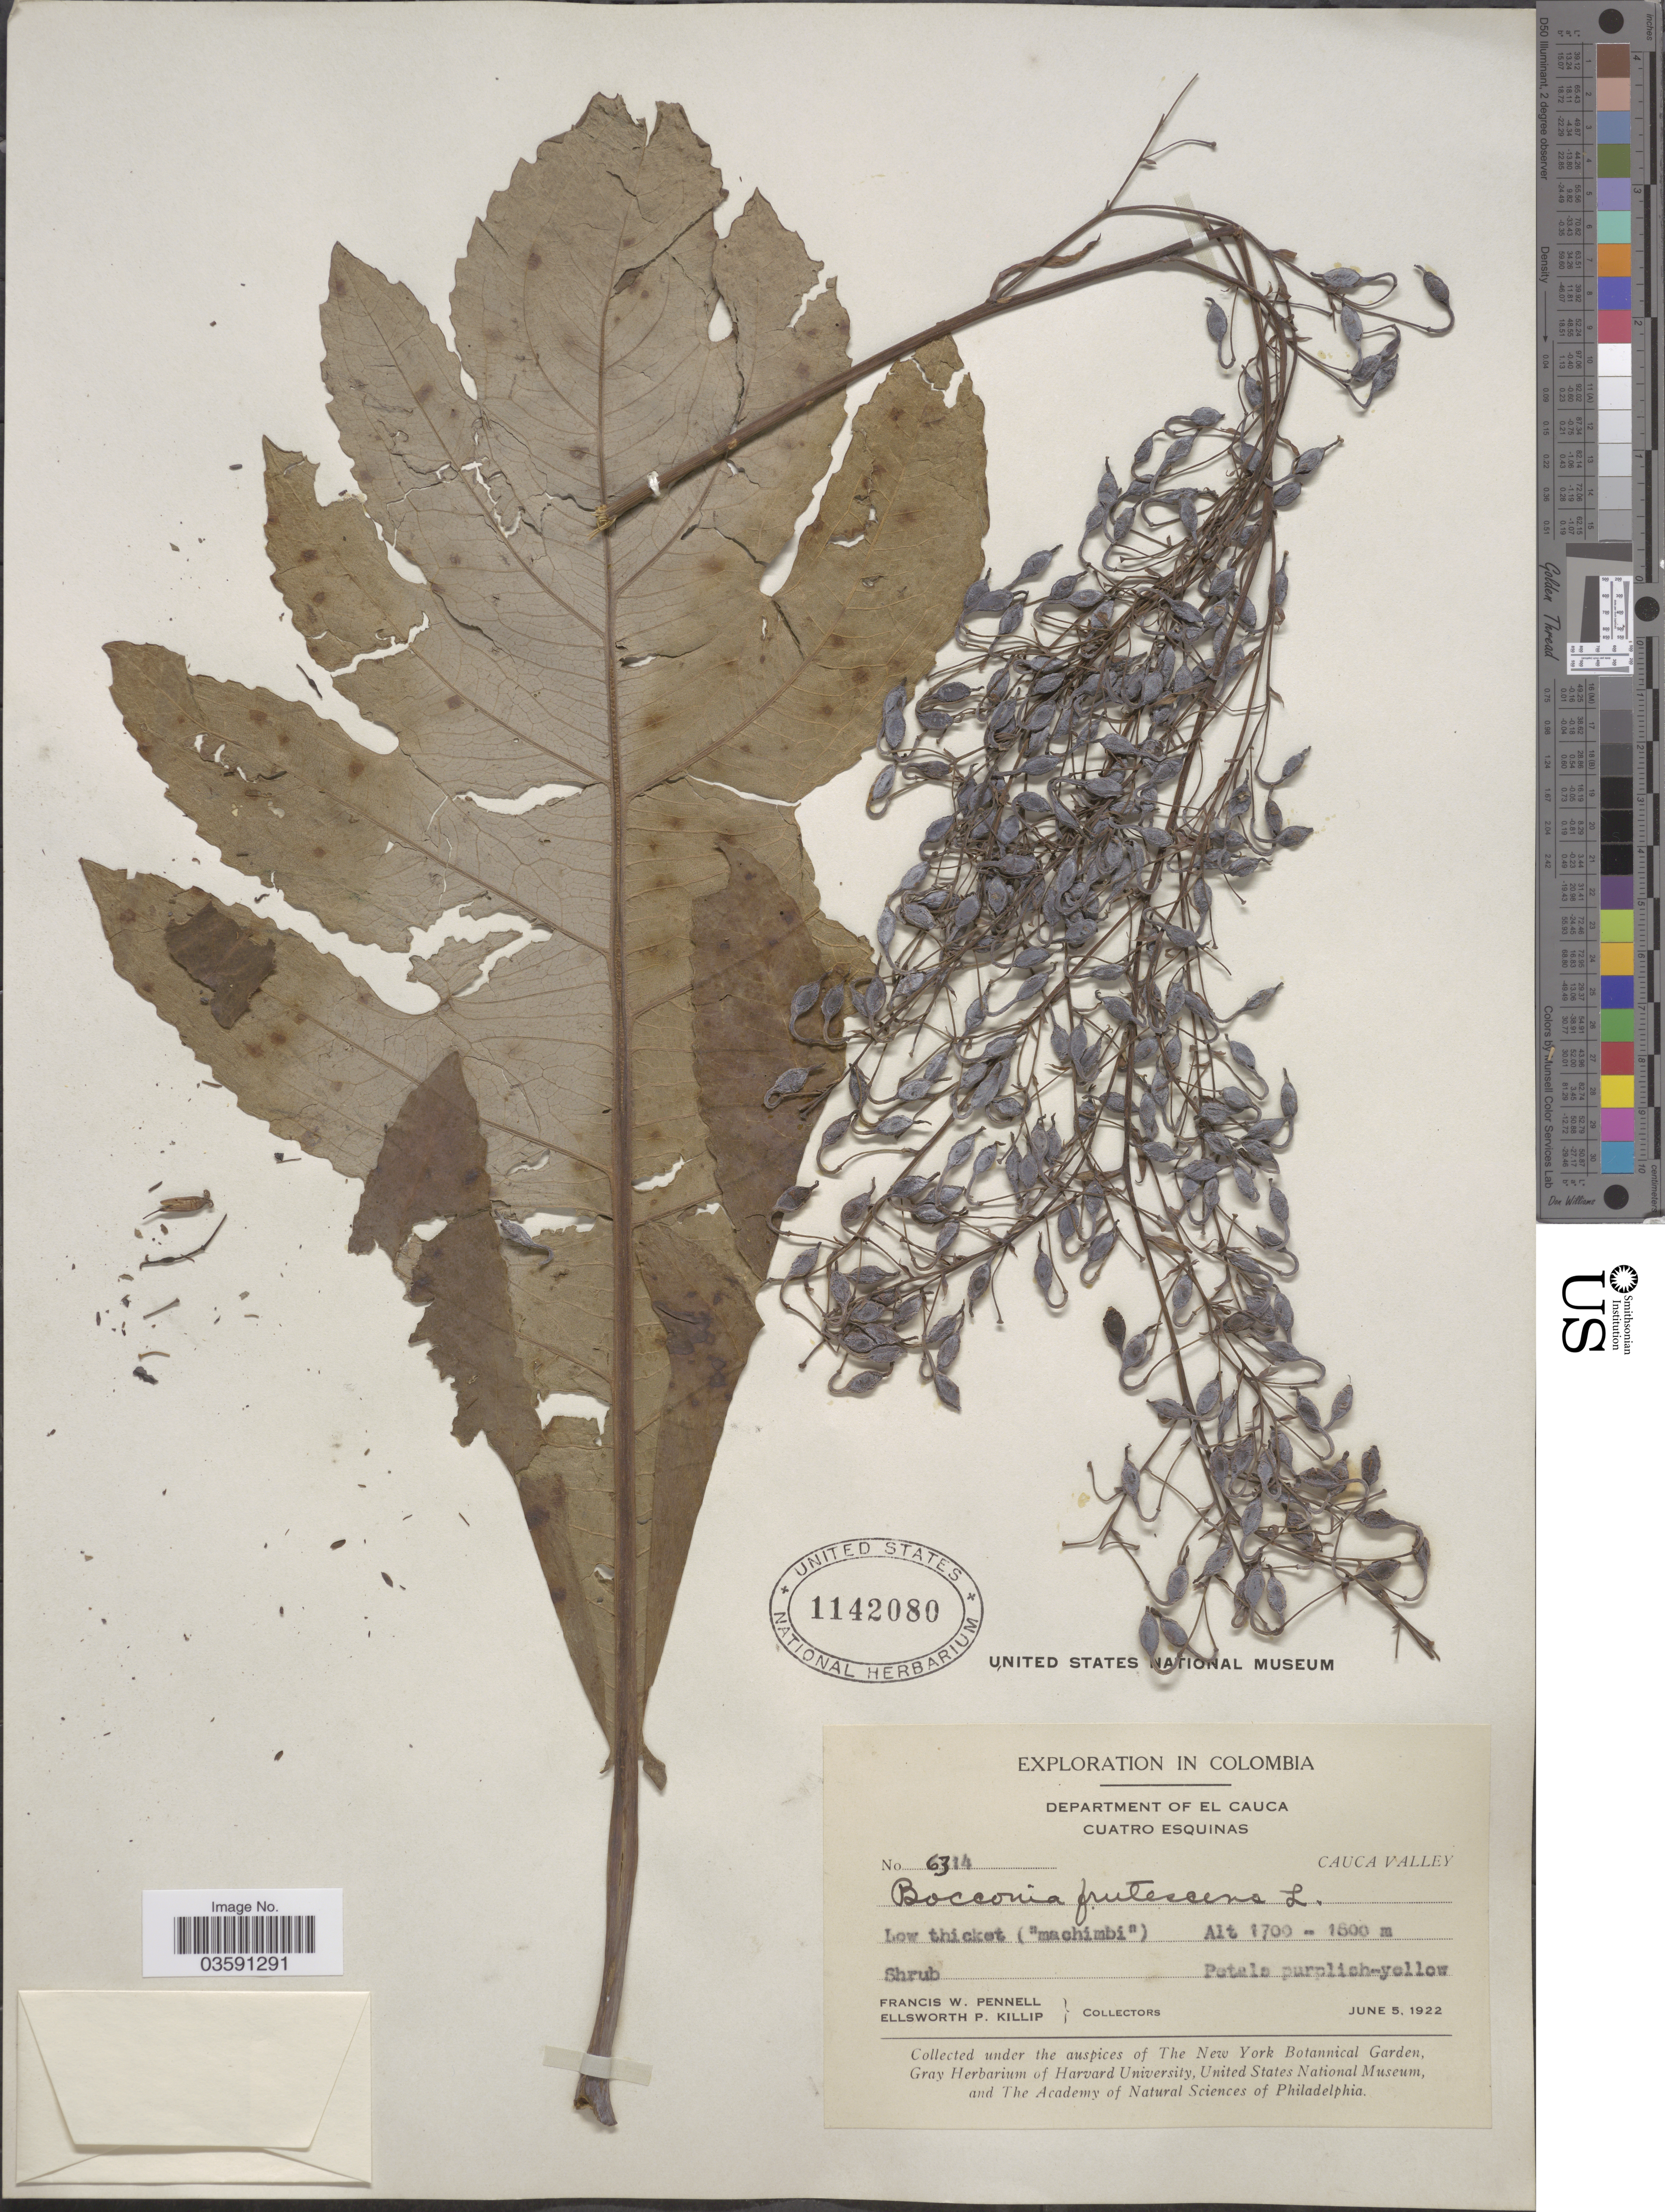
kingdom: Plantae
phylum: Tracheophyta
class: Magnoliopsida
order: Ranunculales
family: Papaveraceae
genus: Bocconia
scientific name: Bocconia integrifolia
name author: Bonpl.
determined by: Strong, Mark T., (BOT), Smithsonian Institution - National Museum of Natural History (UNITED STATES)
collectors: F. W. Pennell & E. P. Killip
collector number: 6314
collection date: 1922-06-05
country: Colombia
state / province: Cauca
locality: Department of El Cauca. Cuatro Esquinas. Cauca Valley.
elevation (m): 1700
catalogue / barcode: US 1142080